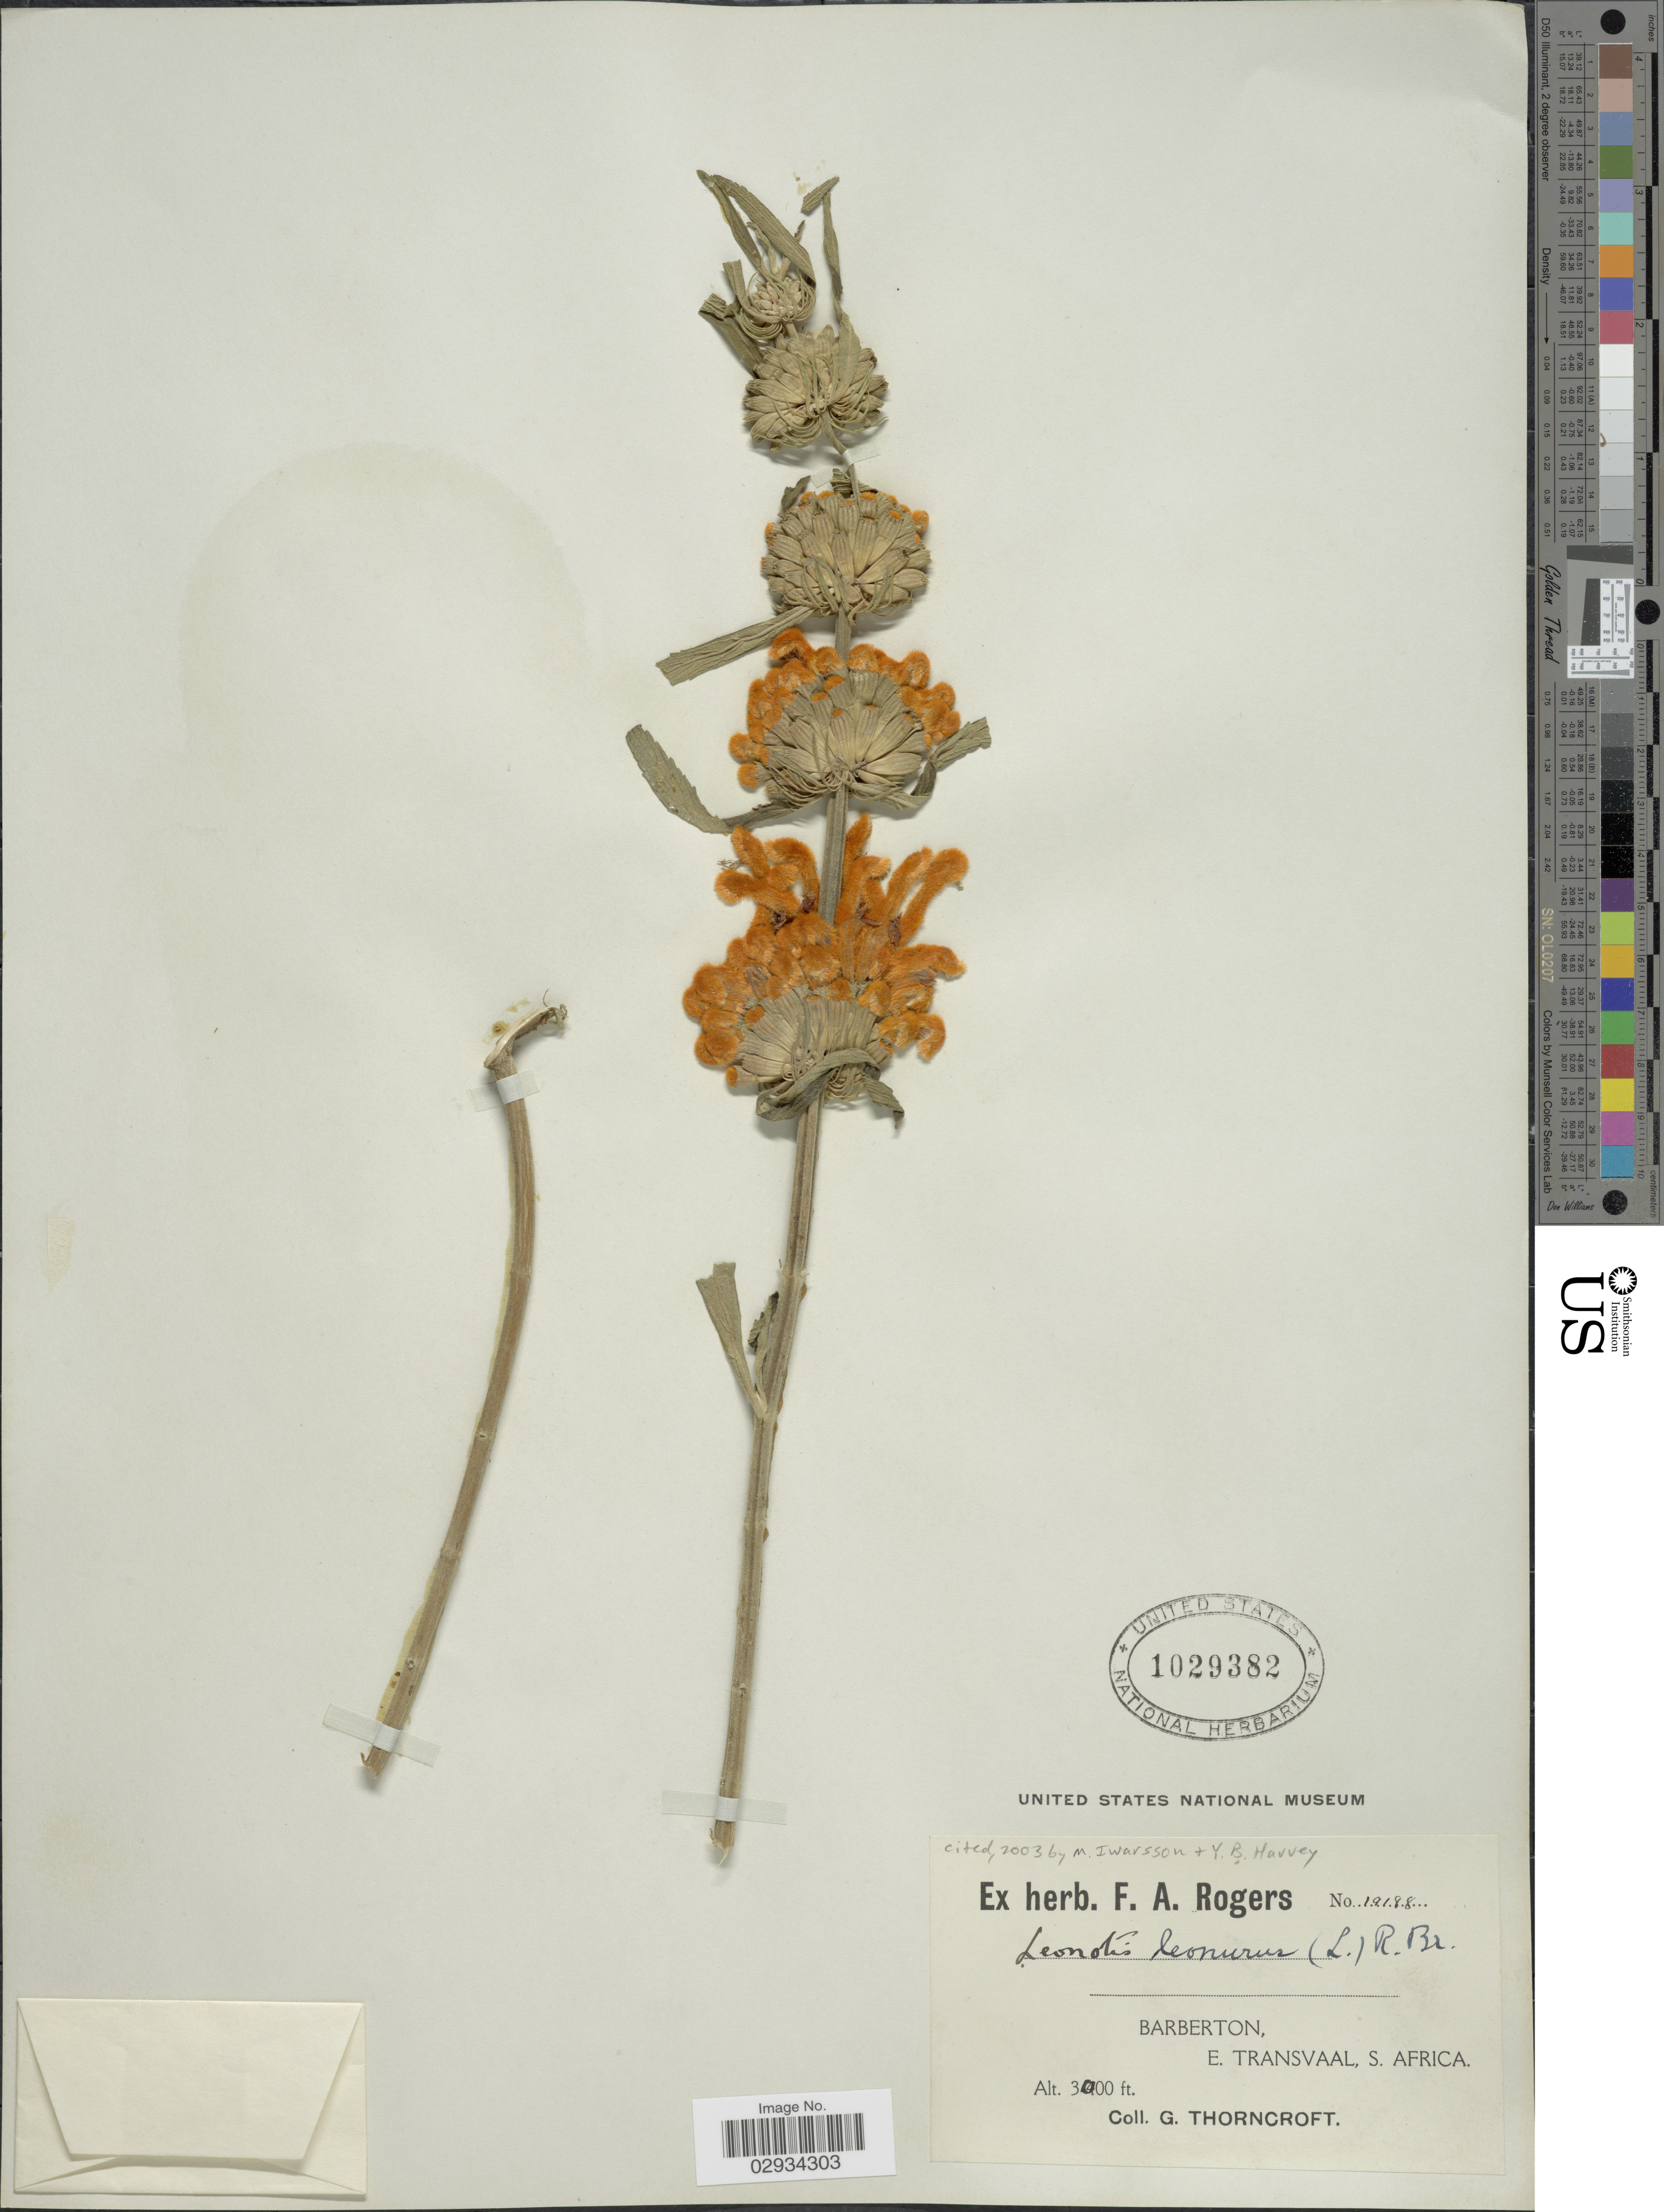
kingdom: Plantae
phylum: Tracheophyta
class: Magnoliopsida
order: Lamiales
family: Lamiaceae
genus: Leonotis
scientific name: Leonotis leonurus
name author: (L.) R. Br.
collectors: G. Thorncroft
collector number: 19188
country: South Africa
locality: Barberton, E. Transvaal, S. Africa.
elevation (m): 914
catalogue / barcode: US 1029382